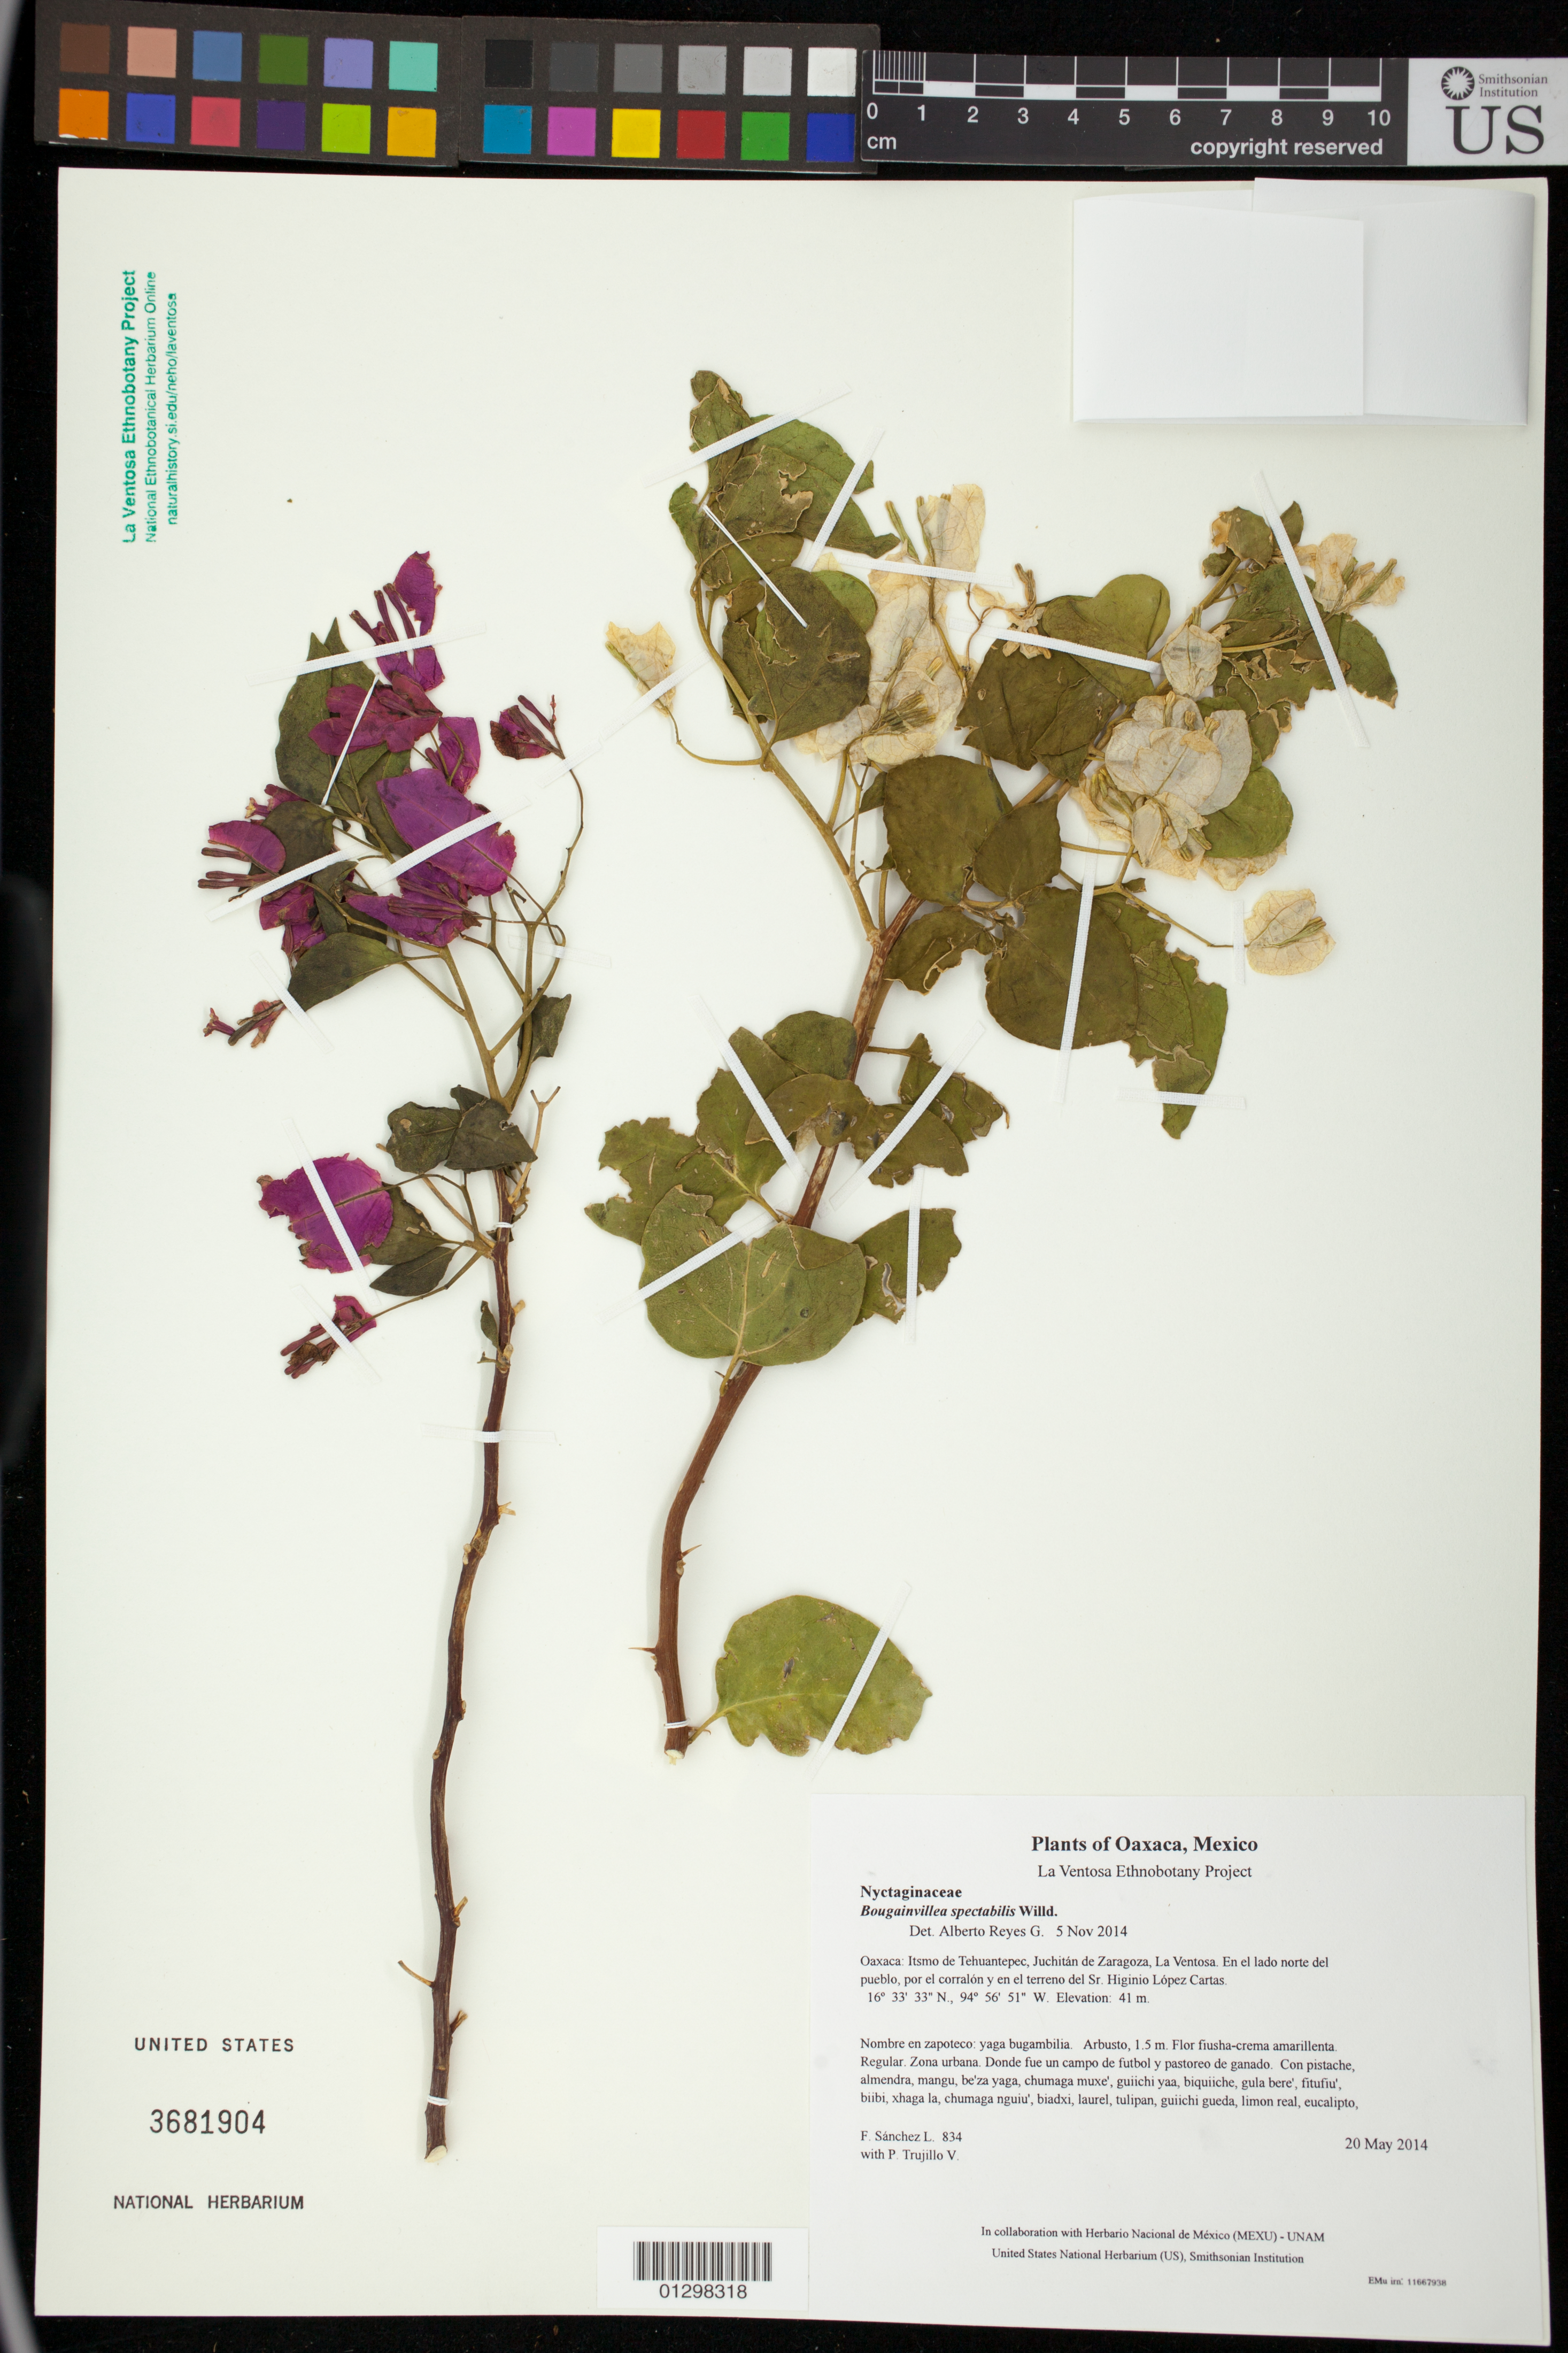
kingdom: Plantae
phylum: Tracheophyta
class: Magnoliopsida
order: Caryophyllales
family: Nyctaginaceae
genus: Bougainvillea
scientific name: Bougainvillea spectabilis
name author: Willd.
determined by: Reyes García, A.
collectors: F. Sánchez L. & P. Trujillo V.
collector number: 834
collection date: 2014-05-20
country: Mexico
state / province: Oaxaca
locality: Itsmo de Tehuantepec, Juchitán de Zaragoza, La Ventosa. En el lado norte del pueblo, por el corralón y en el terreno del Sr. Higinio López Cartas.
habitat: Zona urbana. Donde fue un campo de futbol y pastoreo de ganado.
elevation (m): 41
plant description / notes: JEBOT, MEXU, US; Yaga bandaga. 1.5 m. Guie' fiusha-nayu ne naguchi ga. Nuu.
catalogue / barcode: US 3681904